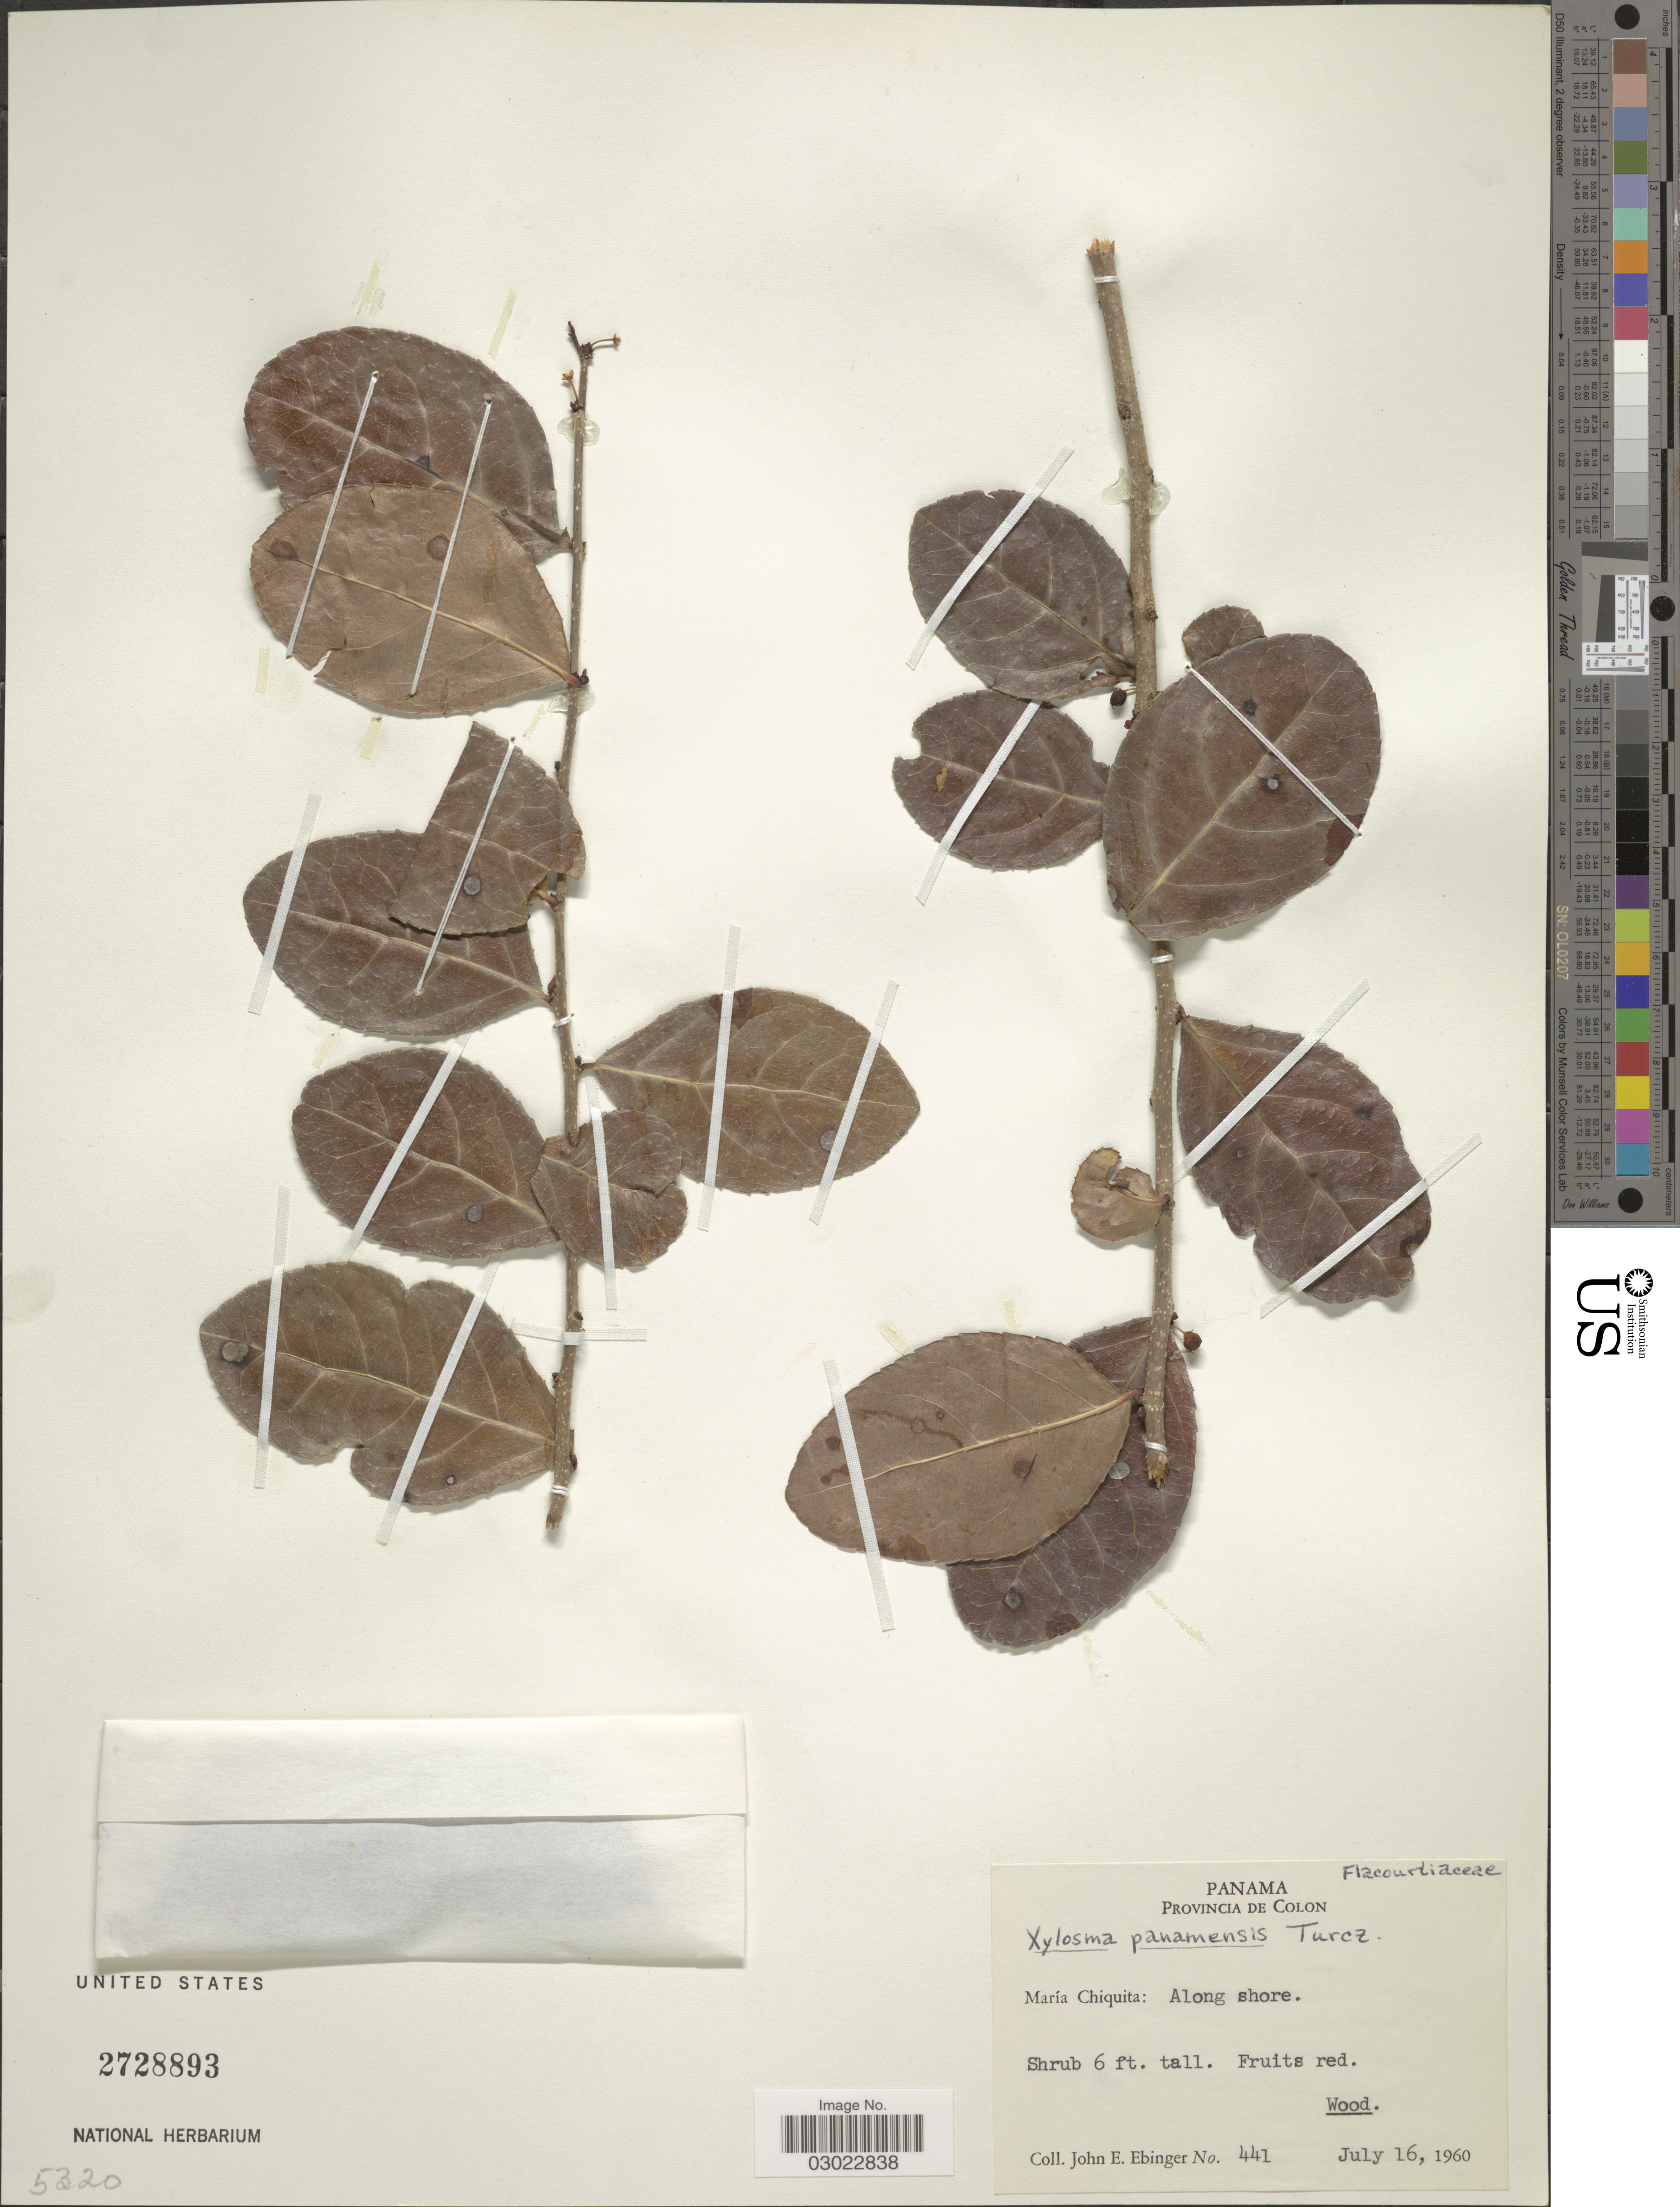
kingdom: Plantae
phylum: Tracheophyta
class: Magnoliopsida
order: Malpighiales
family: Salicaceae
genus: Xylosma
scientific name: Xylosma panamensis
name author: Turcz.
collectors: J. Ebinger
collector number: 441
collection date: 1960-07-16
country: Panama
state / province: Colón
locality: María Chiquita: Along shore.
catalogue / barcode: US 2728893